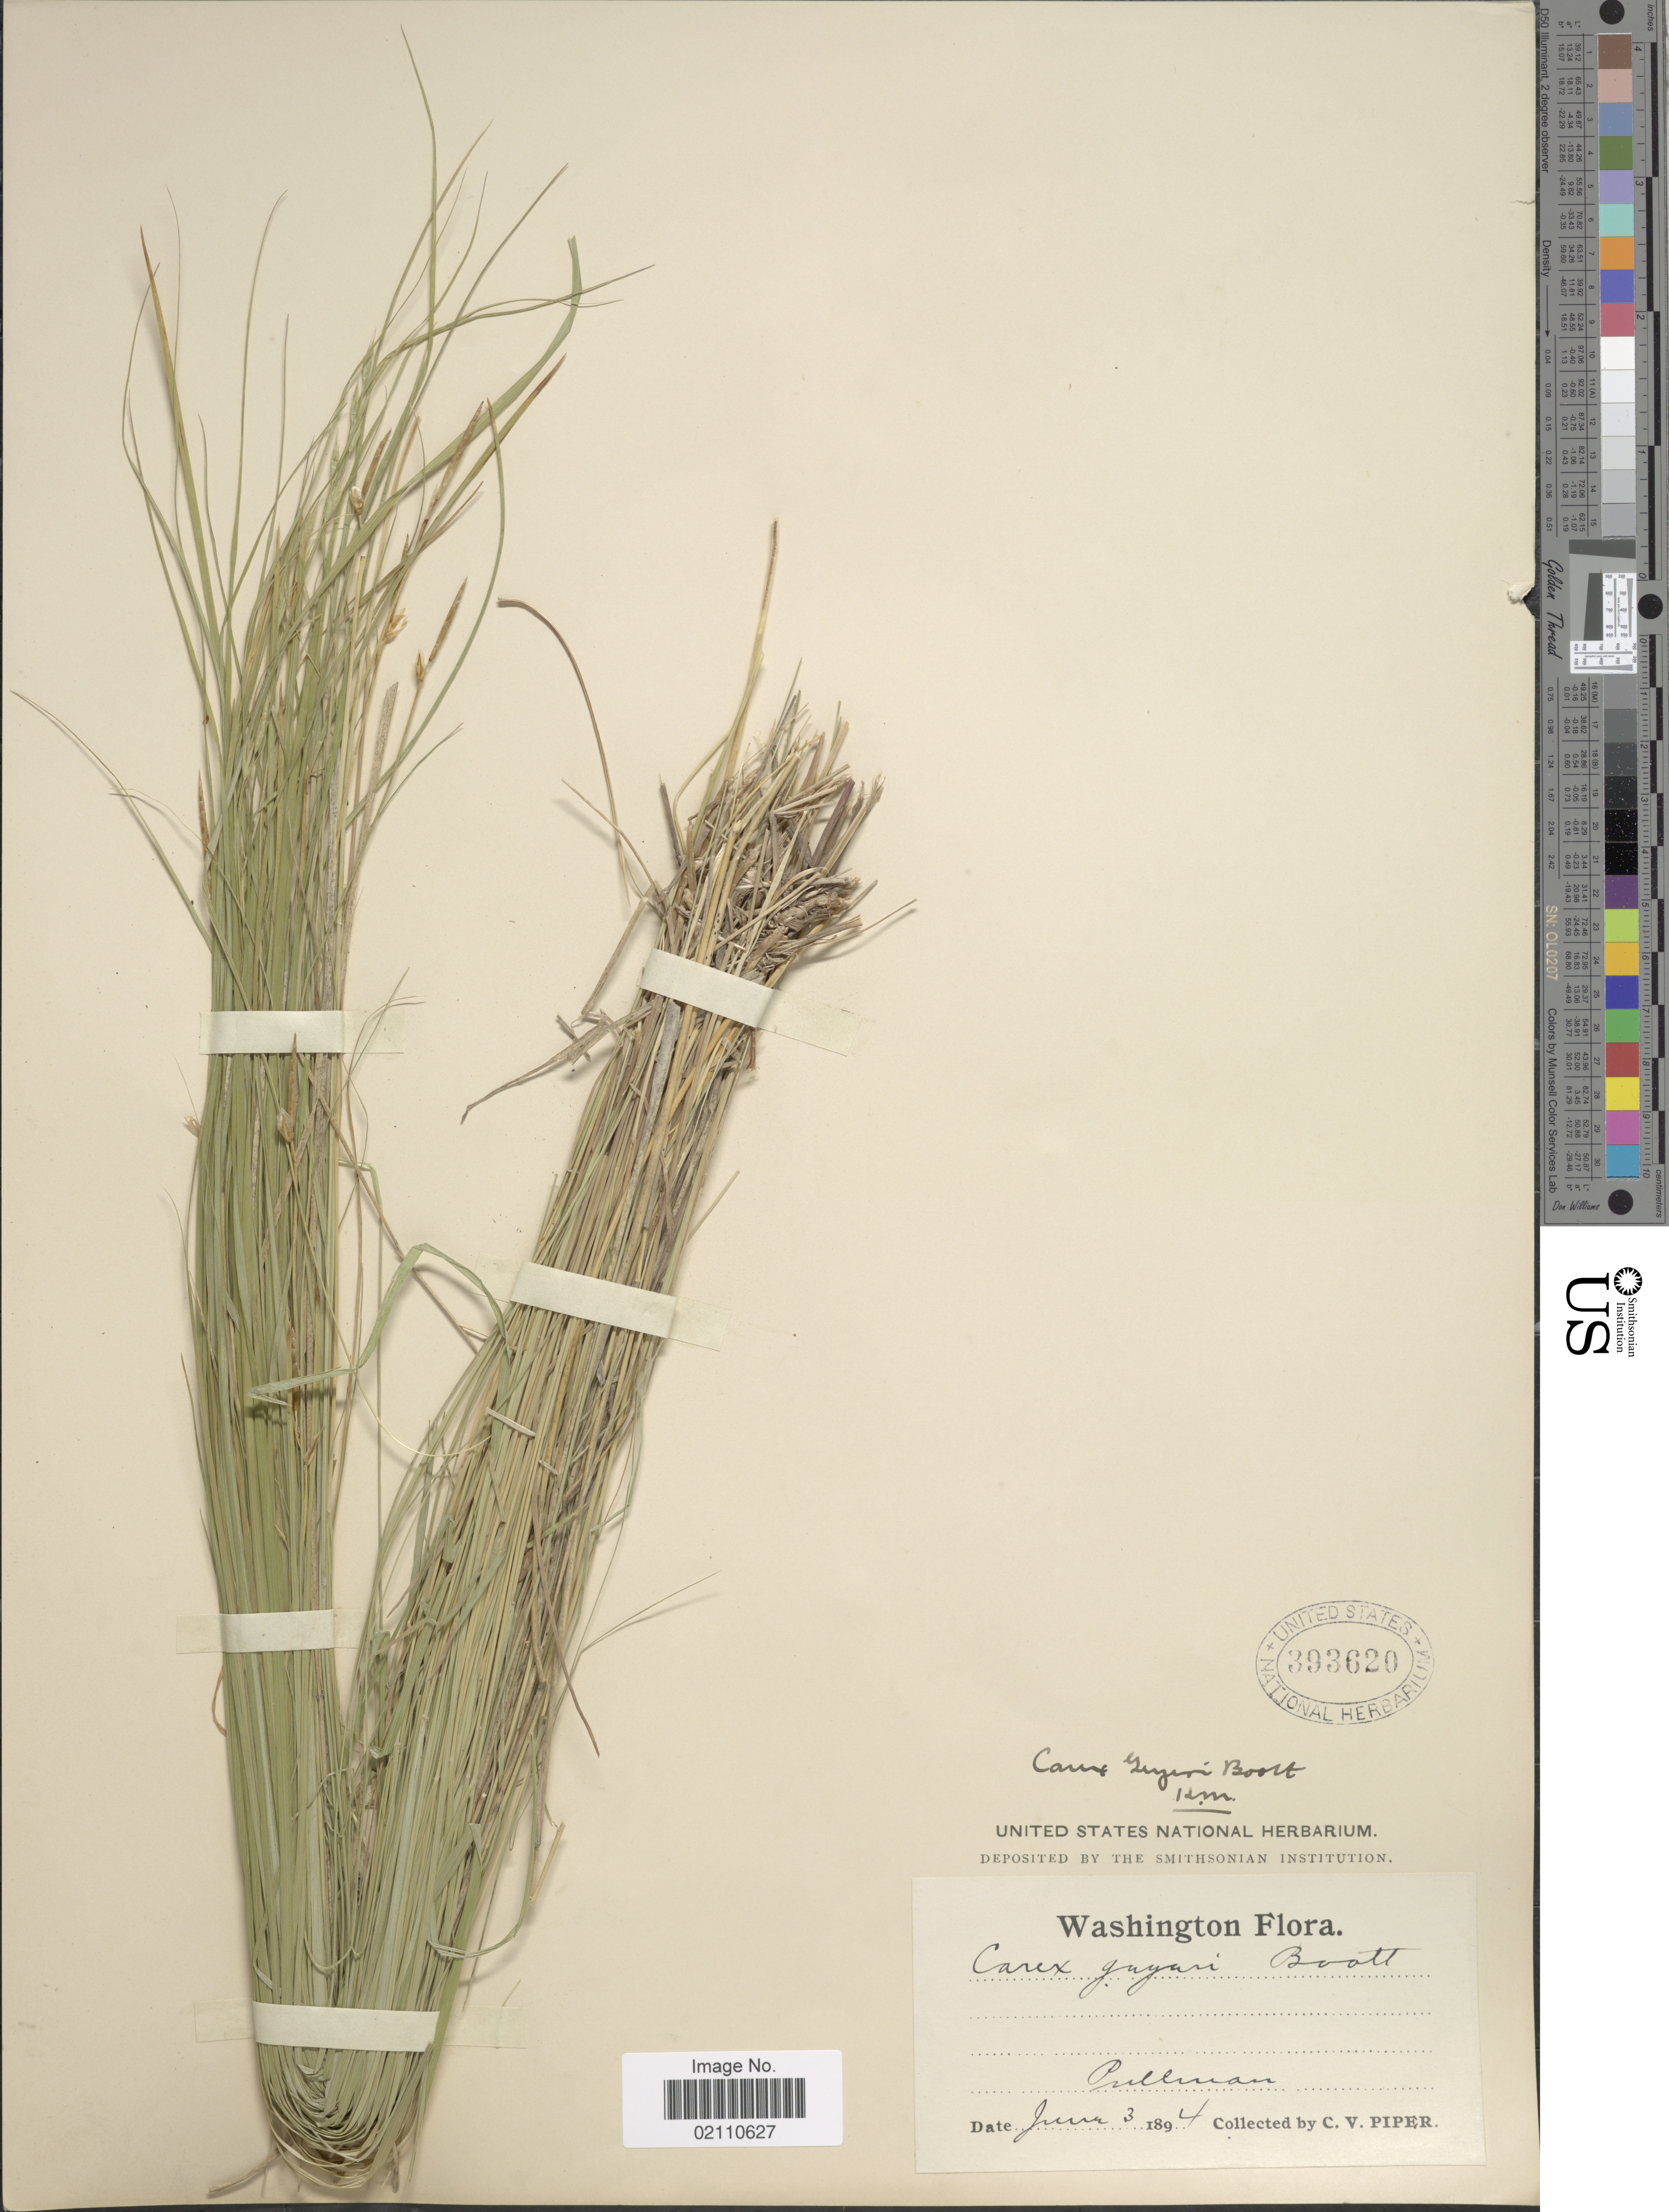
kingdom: Plantae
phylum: Tracheophyta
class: Liliopsida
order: Poales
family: Cyperaceae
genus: Carex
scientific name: Carex geyeri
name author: Boott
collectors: C. V. Piper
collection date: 1894-06-03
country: United States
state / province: Washington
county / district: Whitman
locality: Pullman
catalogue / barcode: US 393620